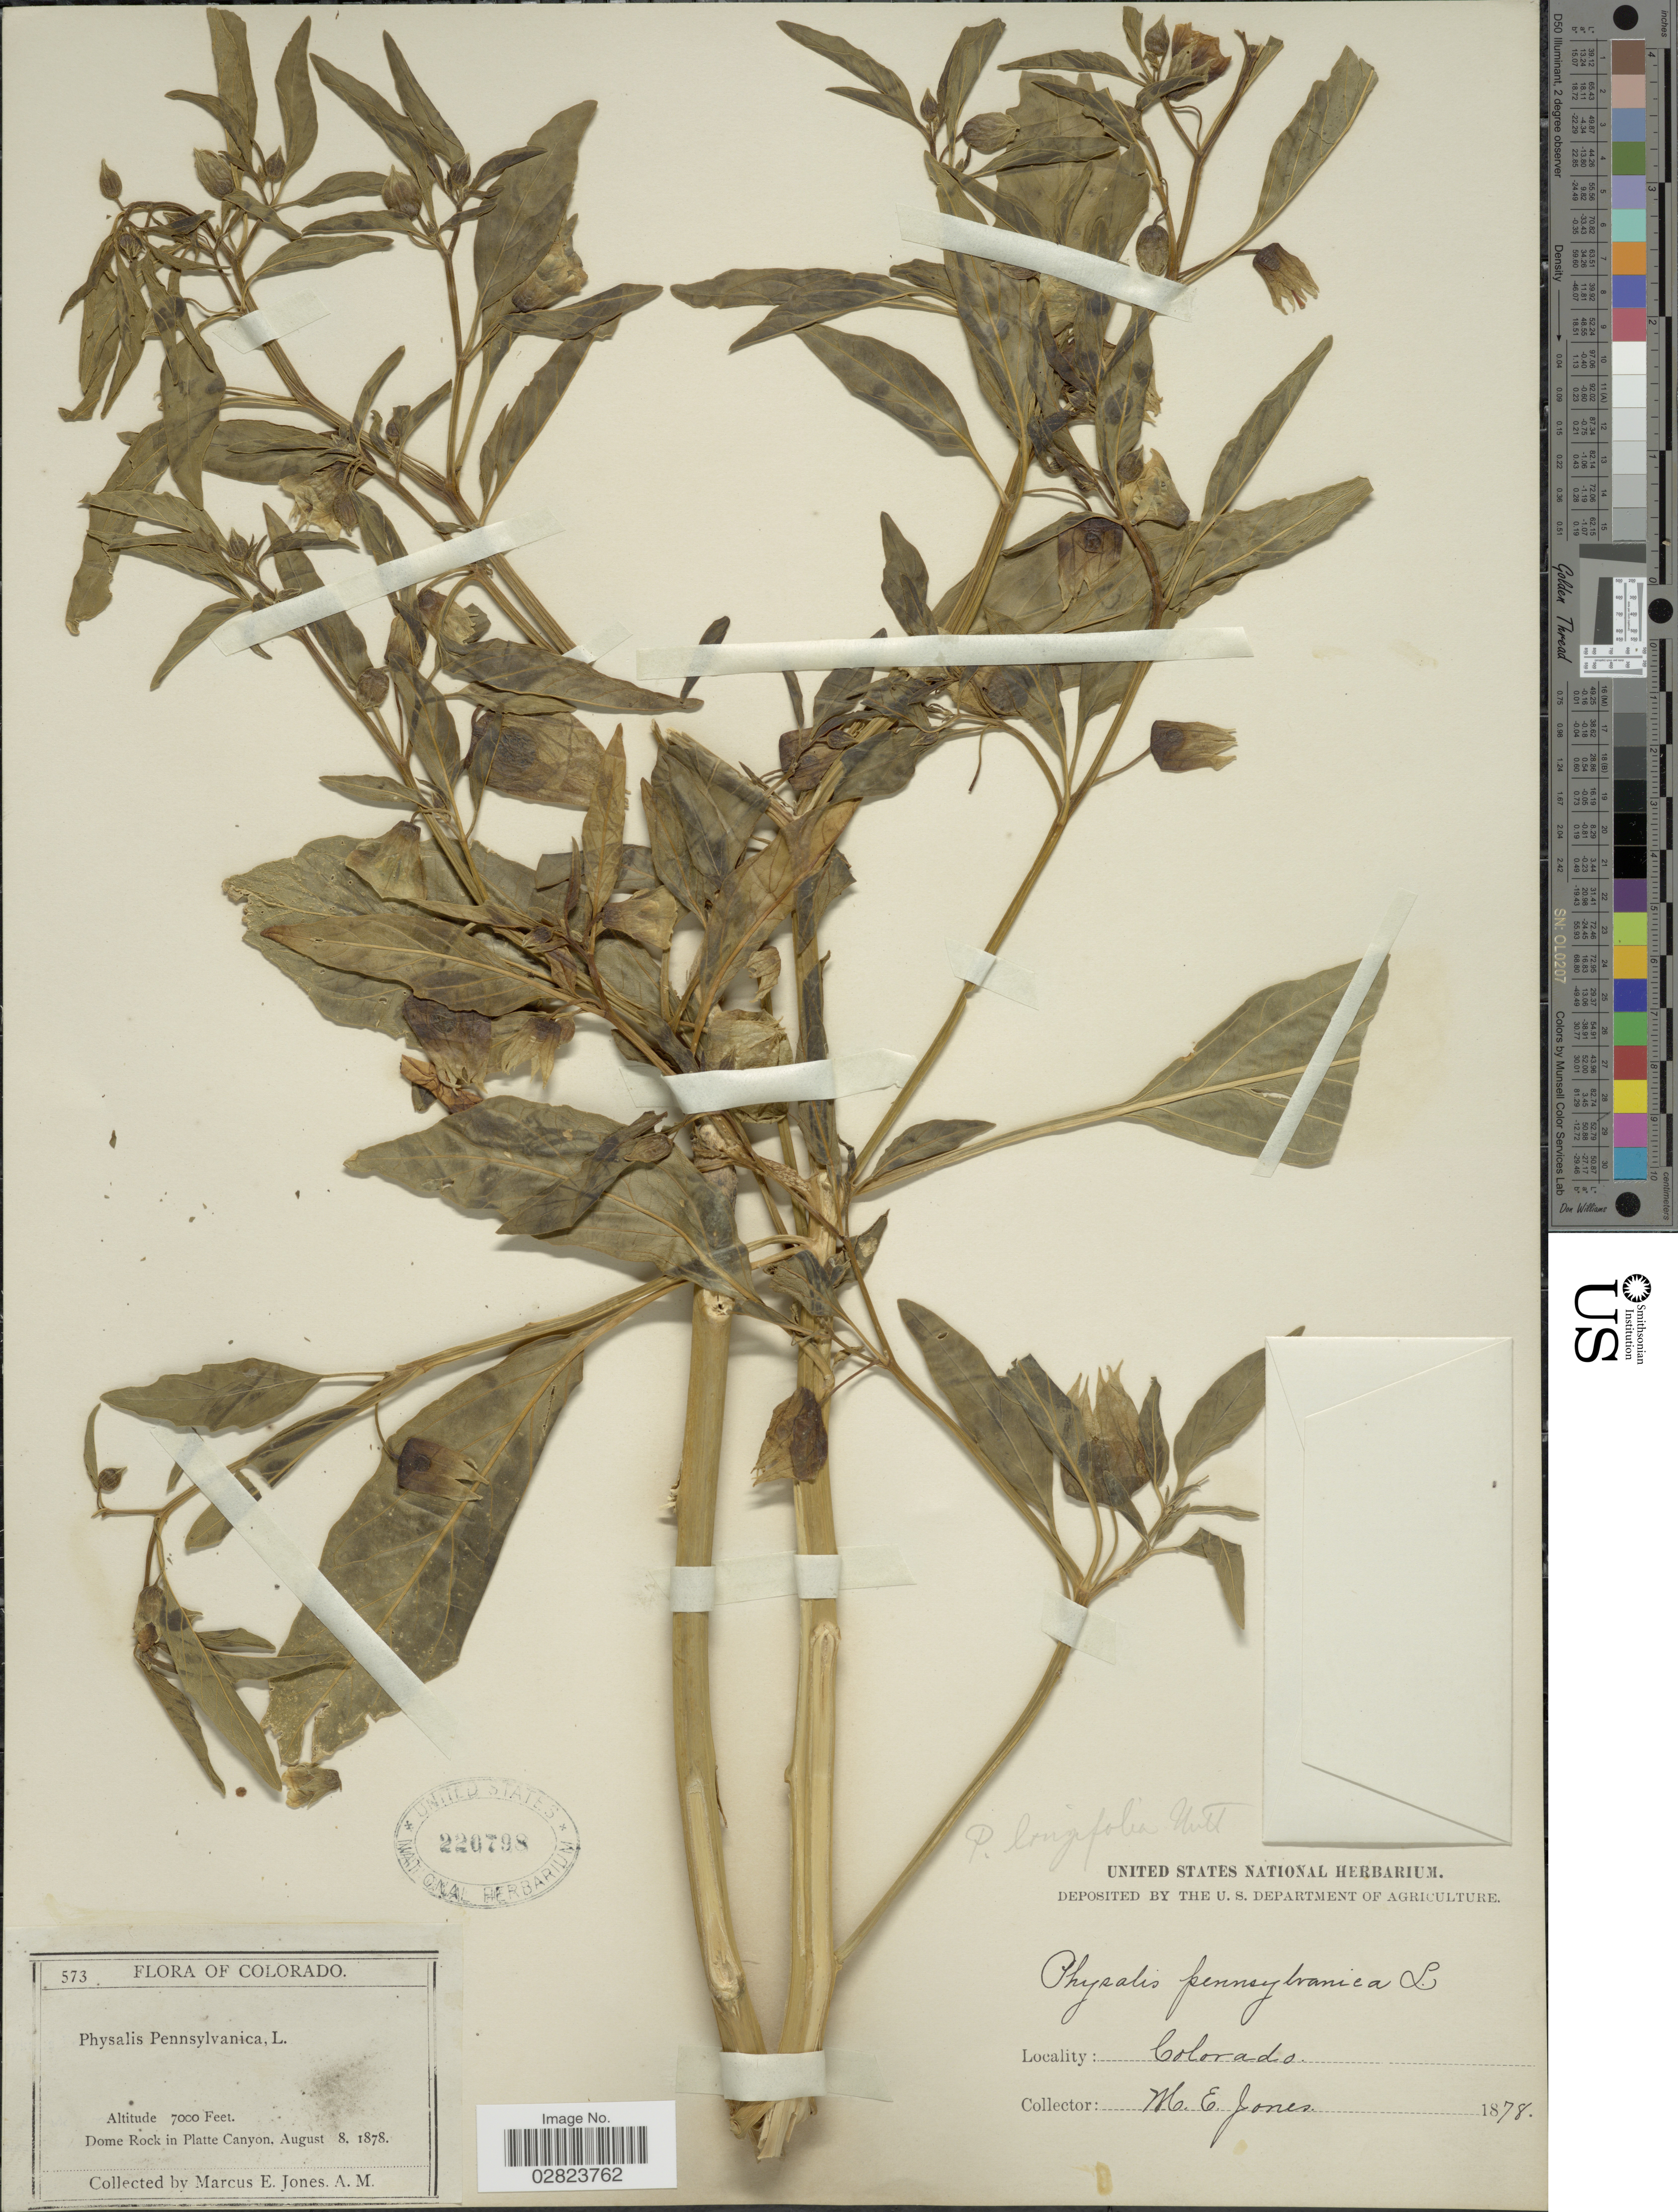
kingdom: Plantae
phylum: Tracheophyta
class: Magnoliopsida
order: Solanales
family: Solanaceae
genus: Physalis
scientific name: Physalis longifolia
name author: Nutt.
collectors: M. E. Jones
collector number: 573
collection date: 1878-08-08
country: United States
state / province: Colorado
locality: Dome Rock in Platte Canyon.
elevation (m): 2134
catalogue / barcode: US 220798